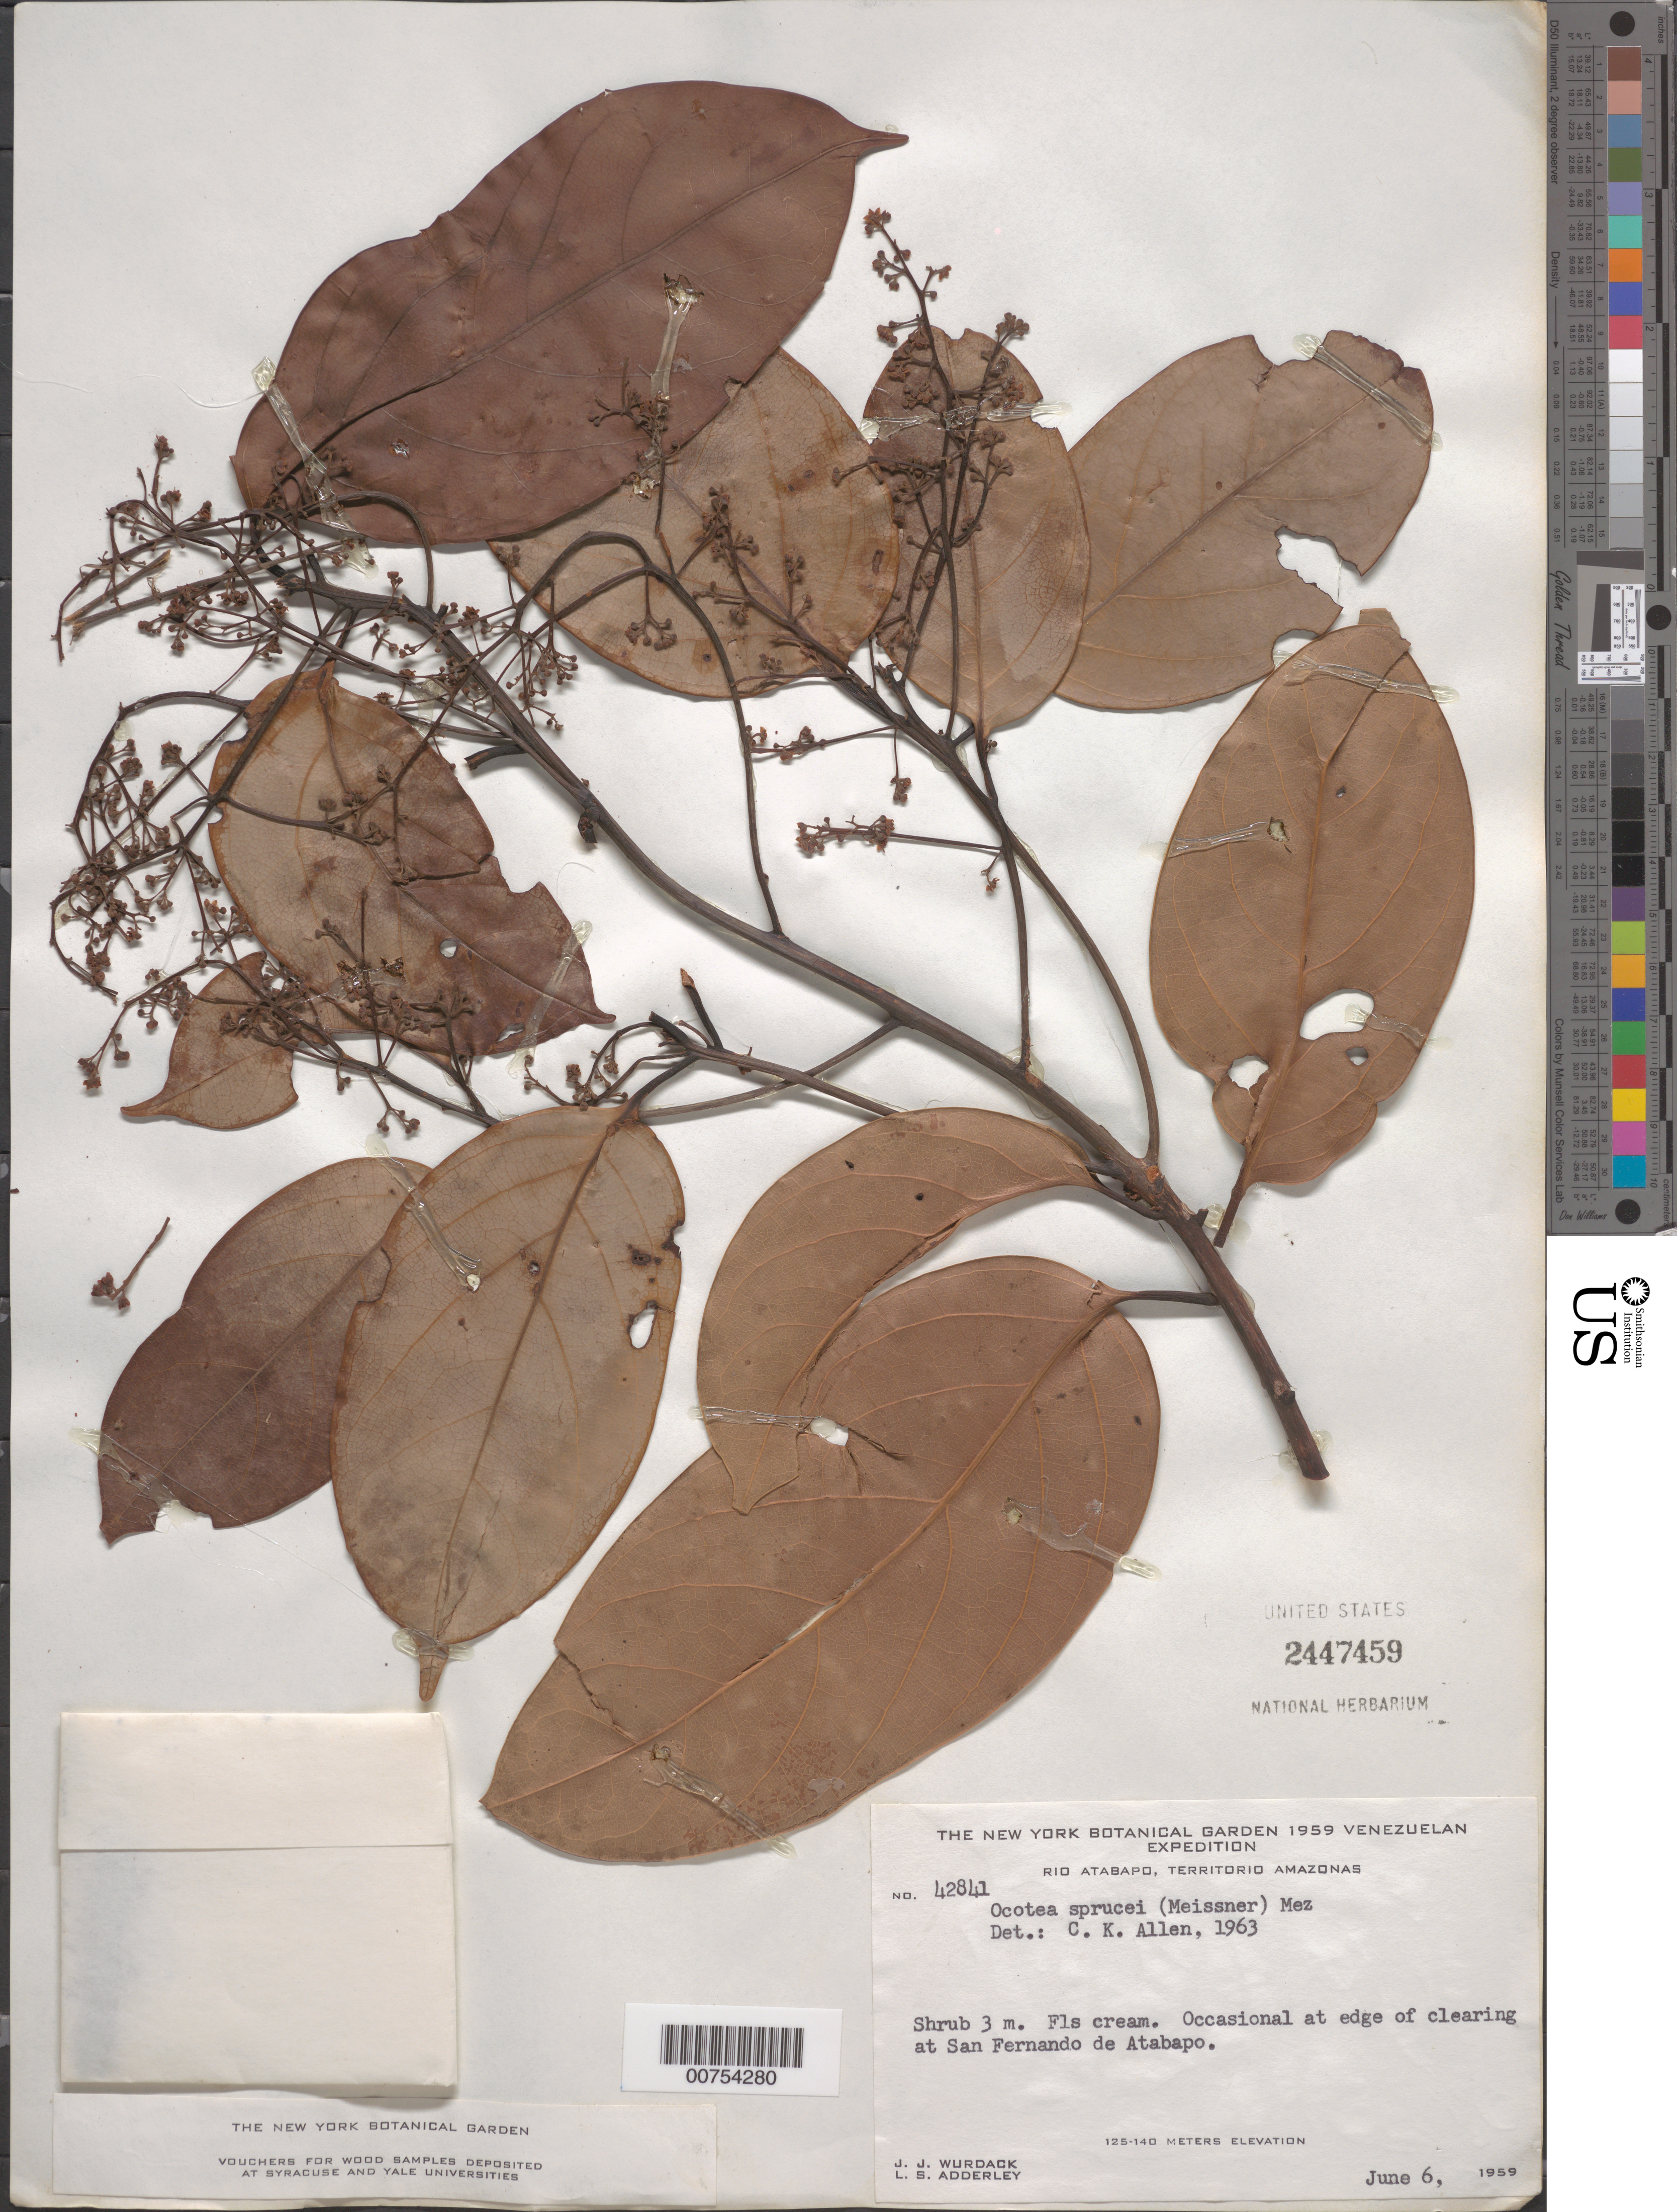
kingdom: Plantae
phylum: Tracheophyta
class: Magnoliopsida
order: Laurales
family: Lauraceae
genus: Ocotea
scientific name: Ocotea sprucei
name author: (Hieron.) Mez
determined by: Allen, C. K.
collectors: J. J. Wurdack & L. S. Adderley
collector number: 42841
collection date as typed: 6-Jun-59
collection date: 1959-06-06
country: Venezuela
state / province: Amazonas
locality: Río Atabapo, San Fernando de Atabapo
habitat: Edge of clearing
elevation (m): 125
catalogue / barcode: US 2447459